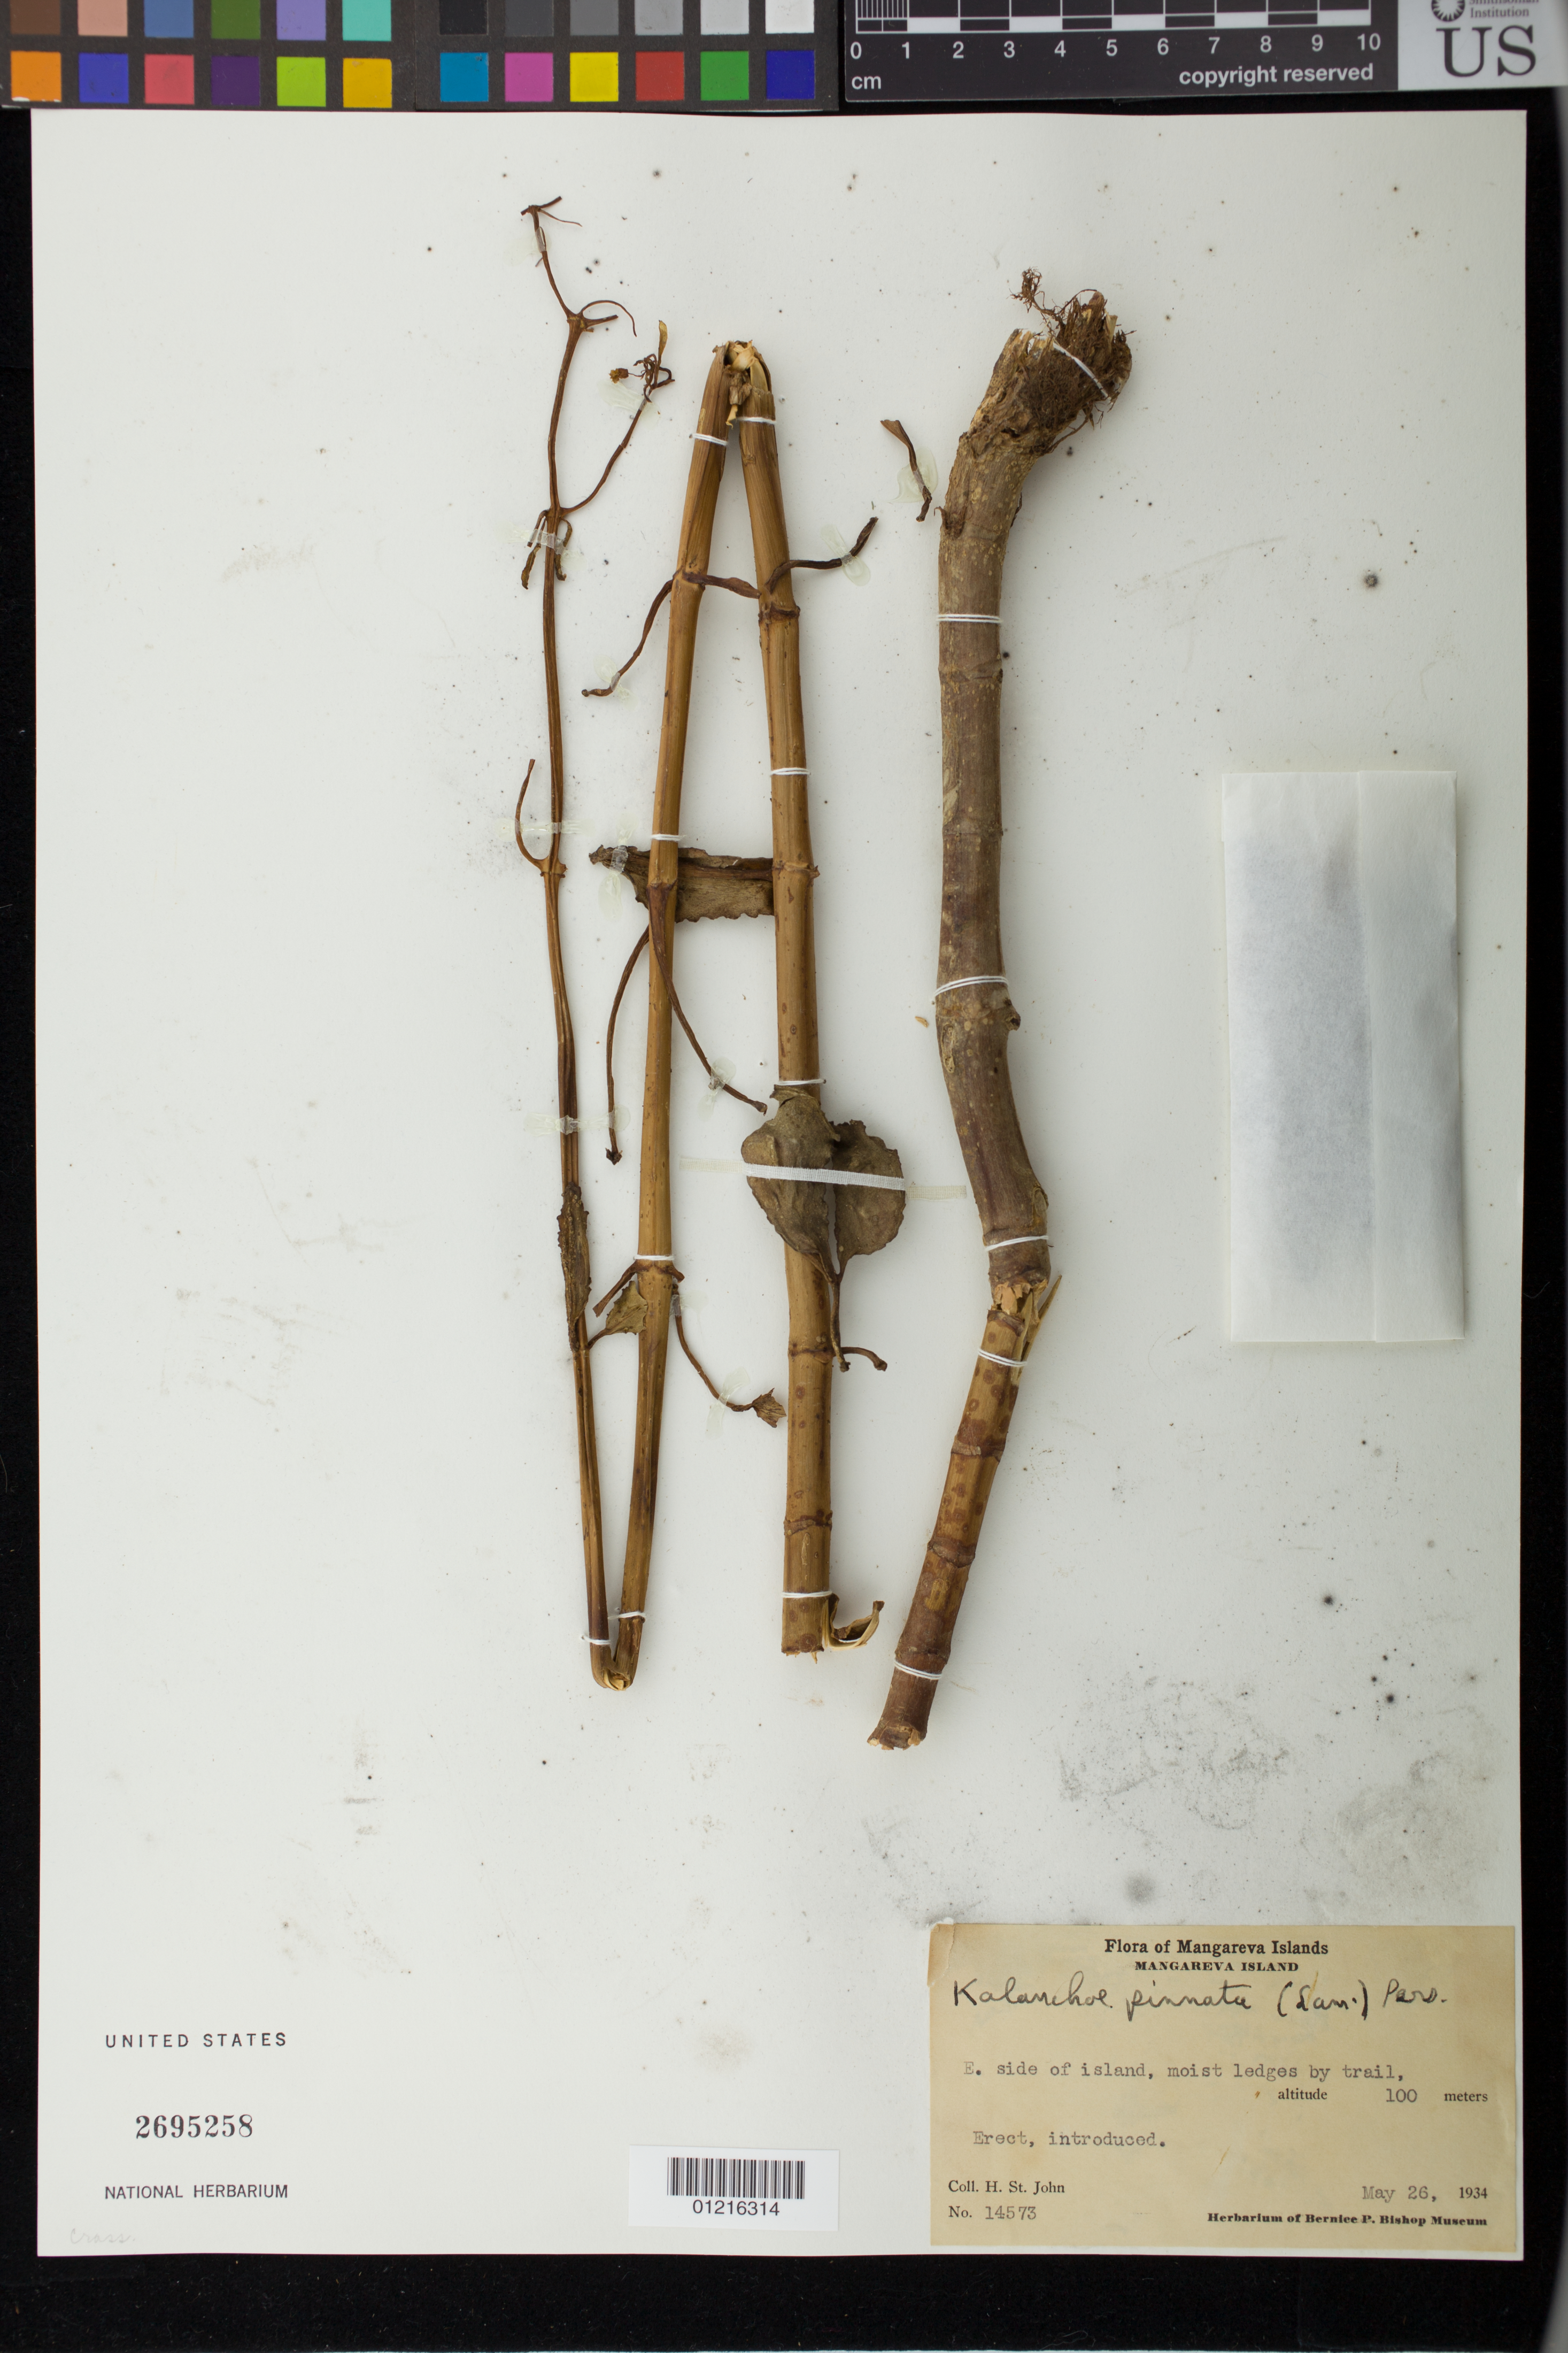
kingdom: Plantae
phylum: Tracheophyta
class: Magnoliopsida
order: Saxifragales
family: Crassulaceae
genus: Kalanchoe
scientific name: Kalanchoe pinnata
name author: (Lam.) Pers.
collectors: H. St. John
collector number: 14573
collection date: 1934-05-26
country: French Polynesia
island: Mangareva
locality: E. Side of island, by trail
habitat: Moist ledges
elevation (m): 100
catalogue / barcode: US 2695258